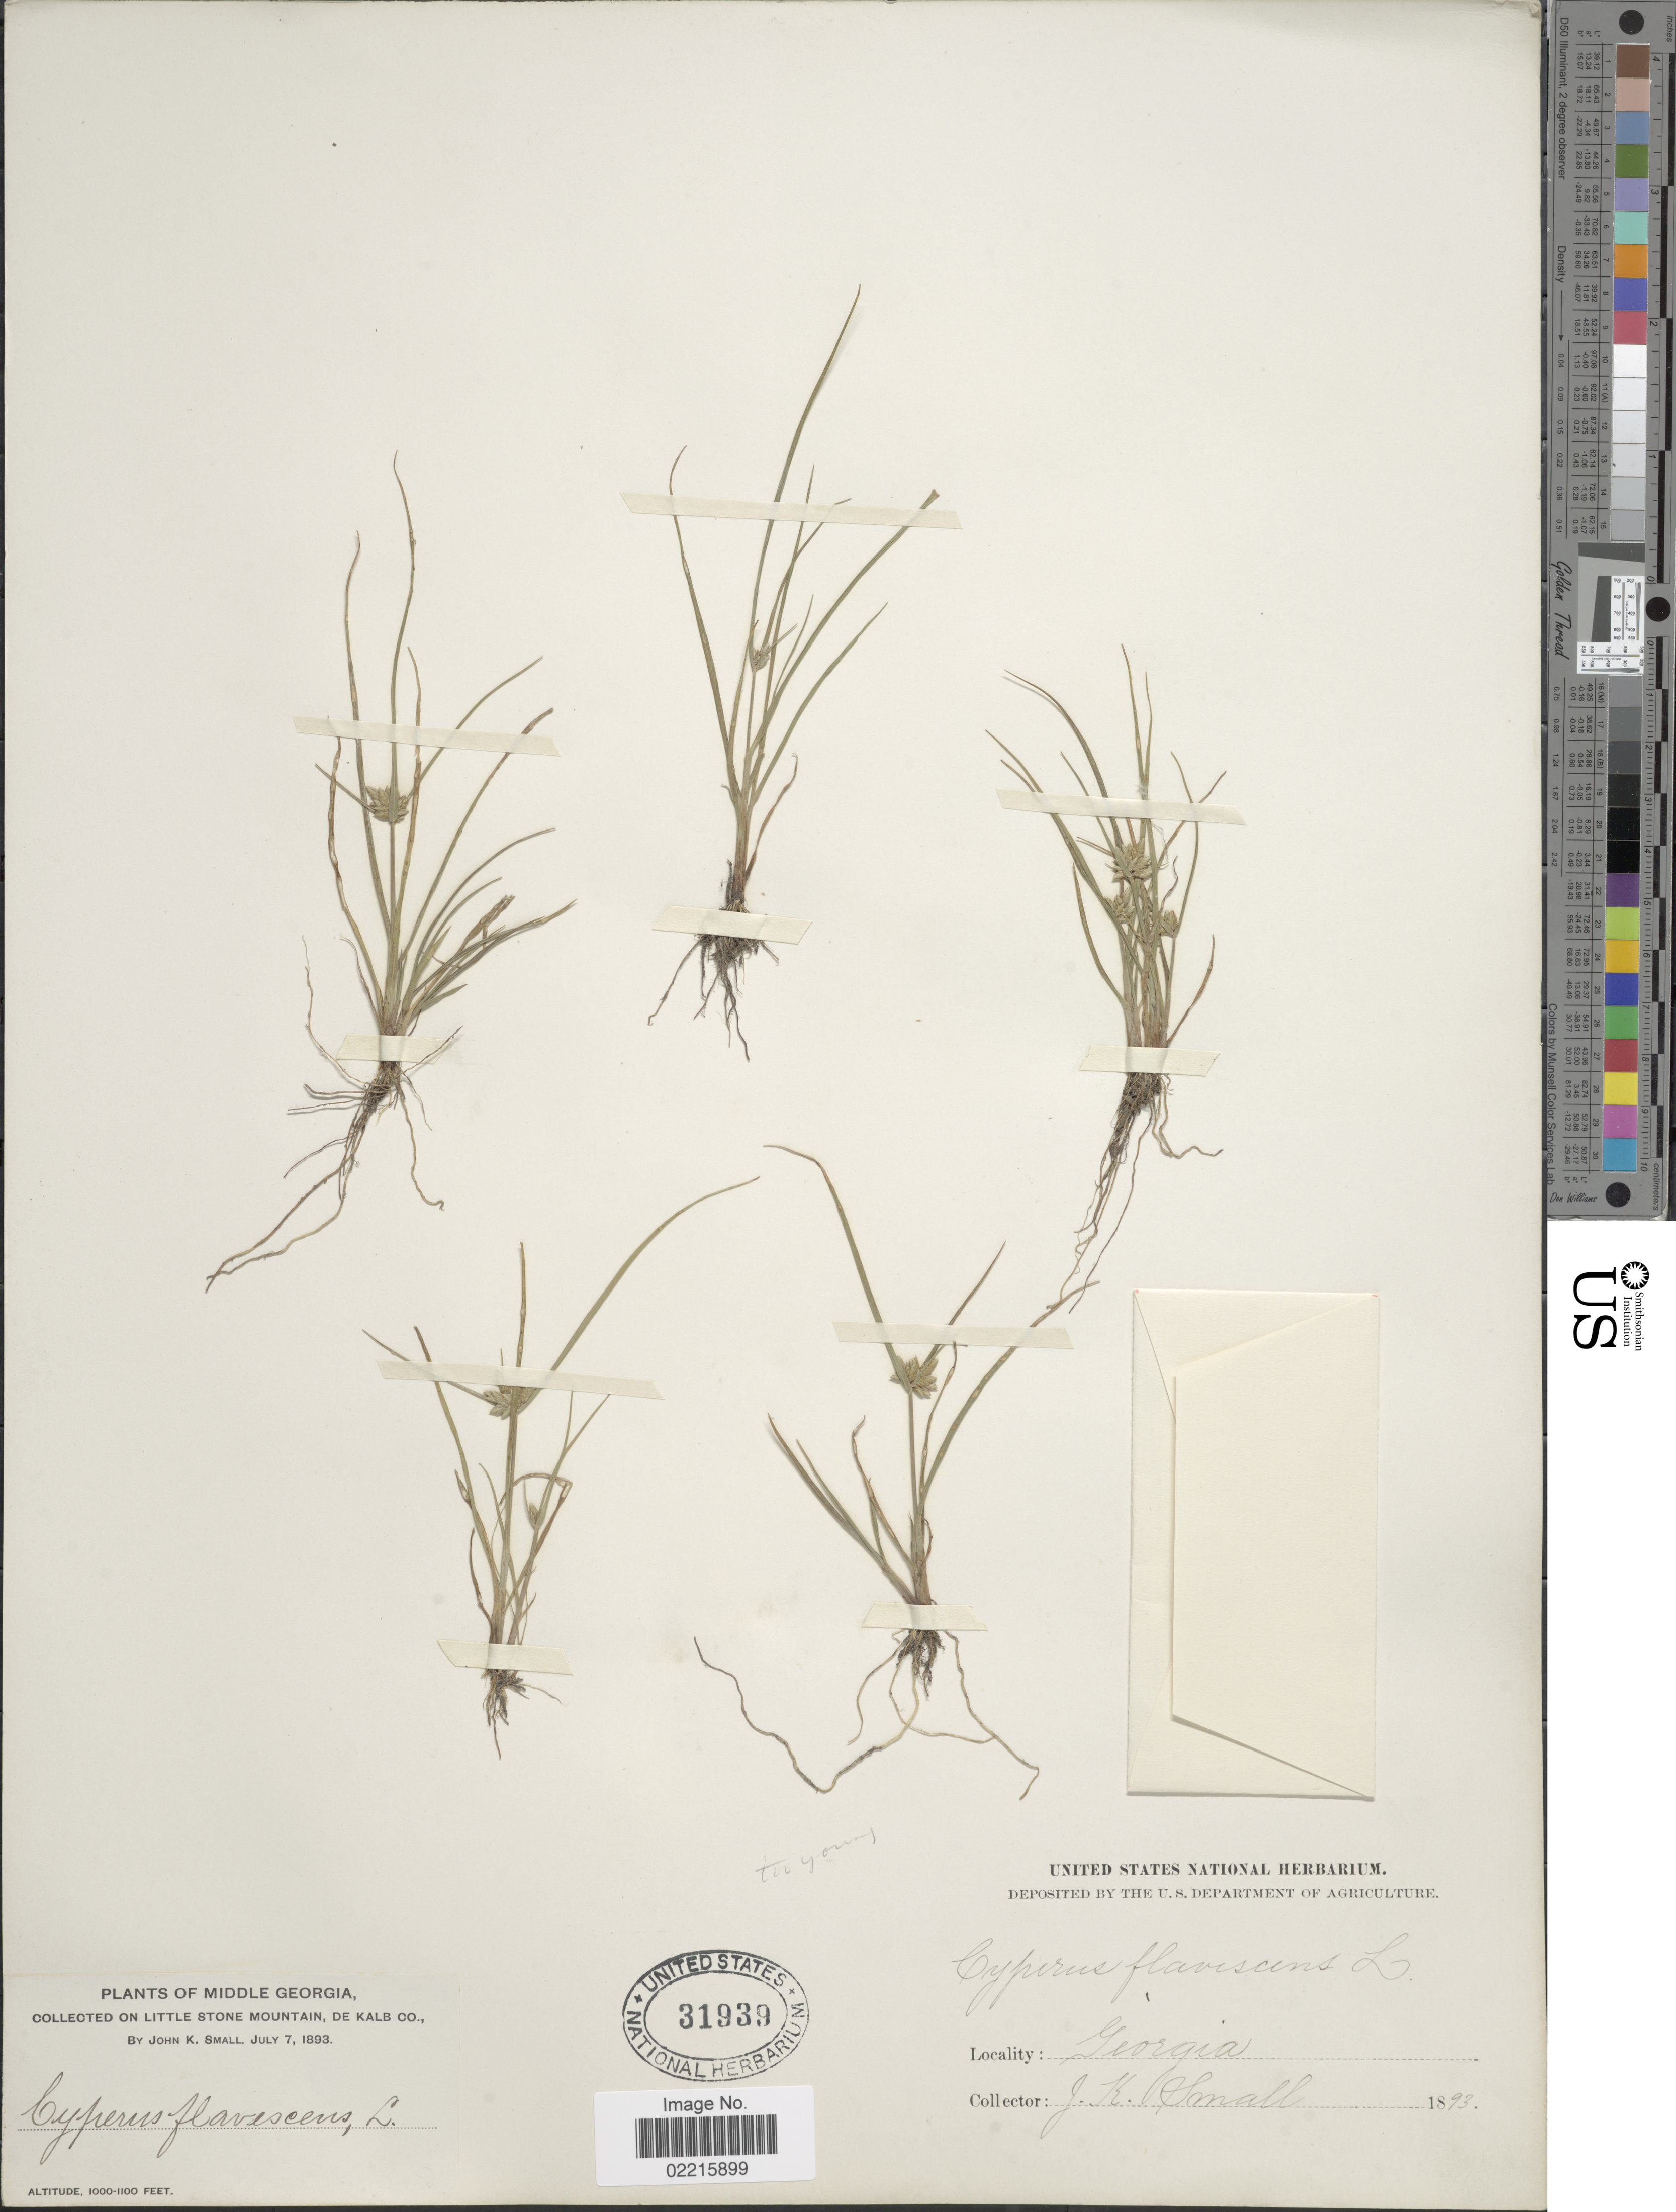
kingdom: Plantae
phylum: Tracheophyta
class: Liliopsida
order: Poales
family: Cyperaceae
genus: Cyperus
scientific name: Cyperus flavescens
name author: L.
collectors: J. K. Small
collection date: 1893-07-07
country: United States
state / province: Georgia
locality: Middle Georgia, on Little Stone Mountain, De Kalb Co.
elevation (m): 305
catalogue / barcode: US 31939